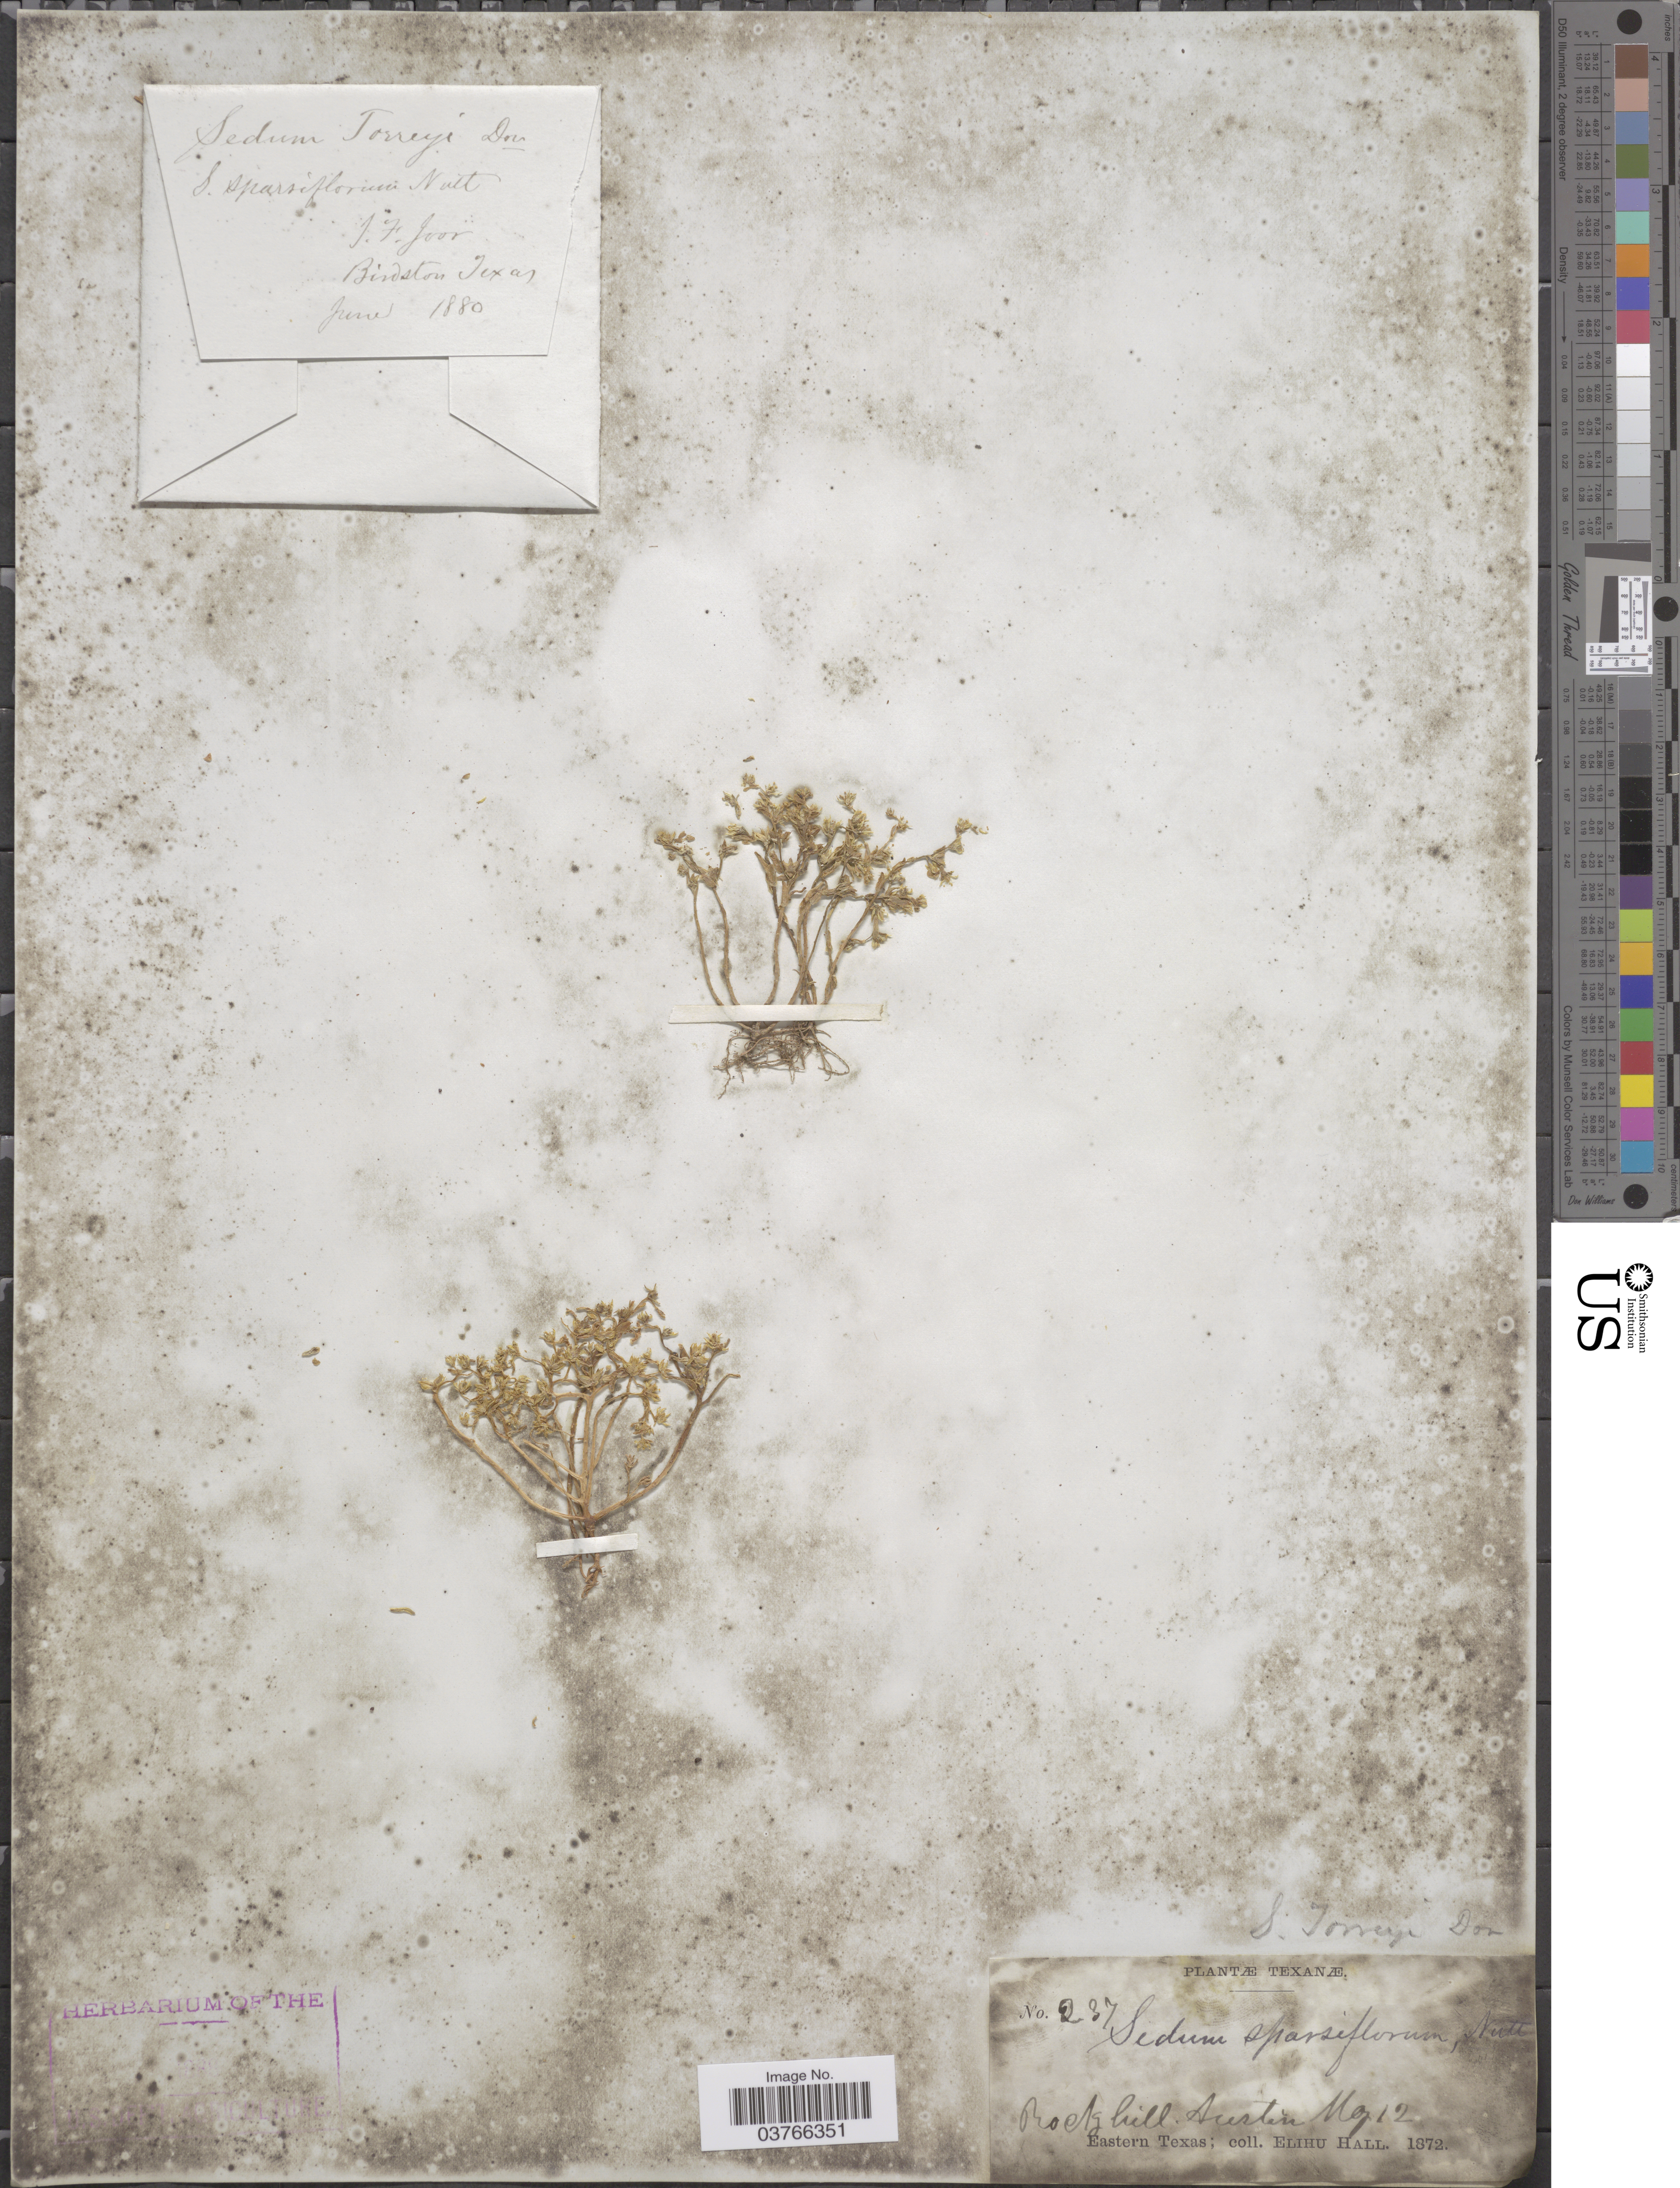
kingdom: Plantae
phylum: Tracheophyta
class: Magnoliopsida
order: Saxifragales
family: Crassulaceae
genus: Sedum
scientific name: Sedum nuttallianum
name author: Raf.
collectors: E. Hall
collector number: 237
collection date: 1872-05-12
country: United States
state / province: Texas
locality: Rocky hill, Austin. Eastern Texas.